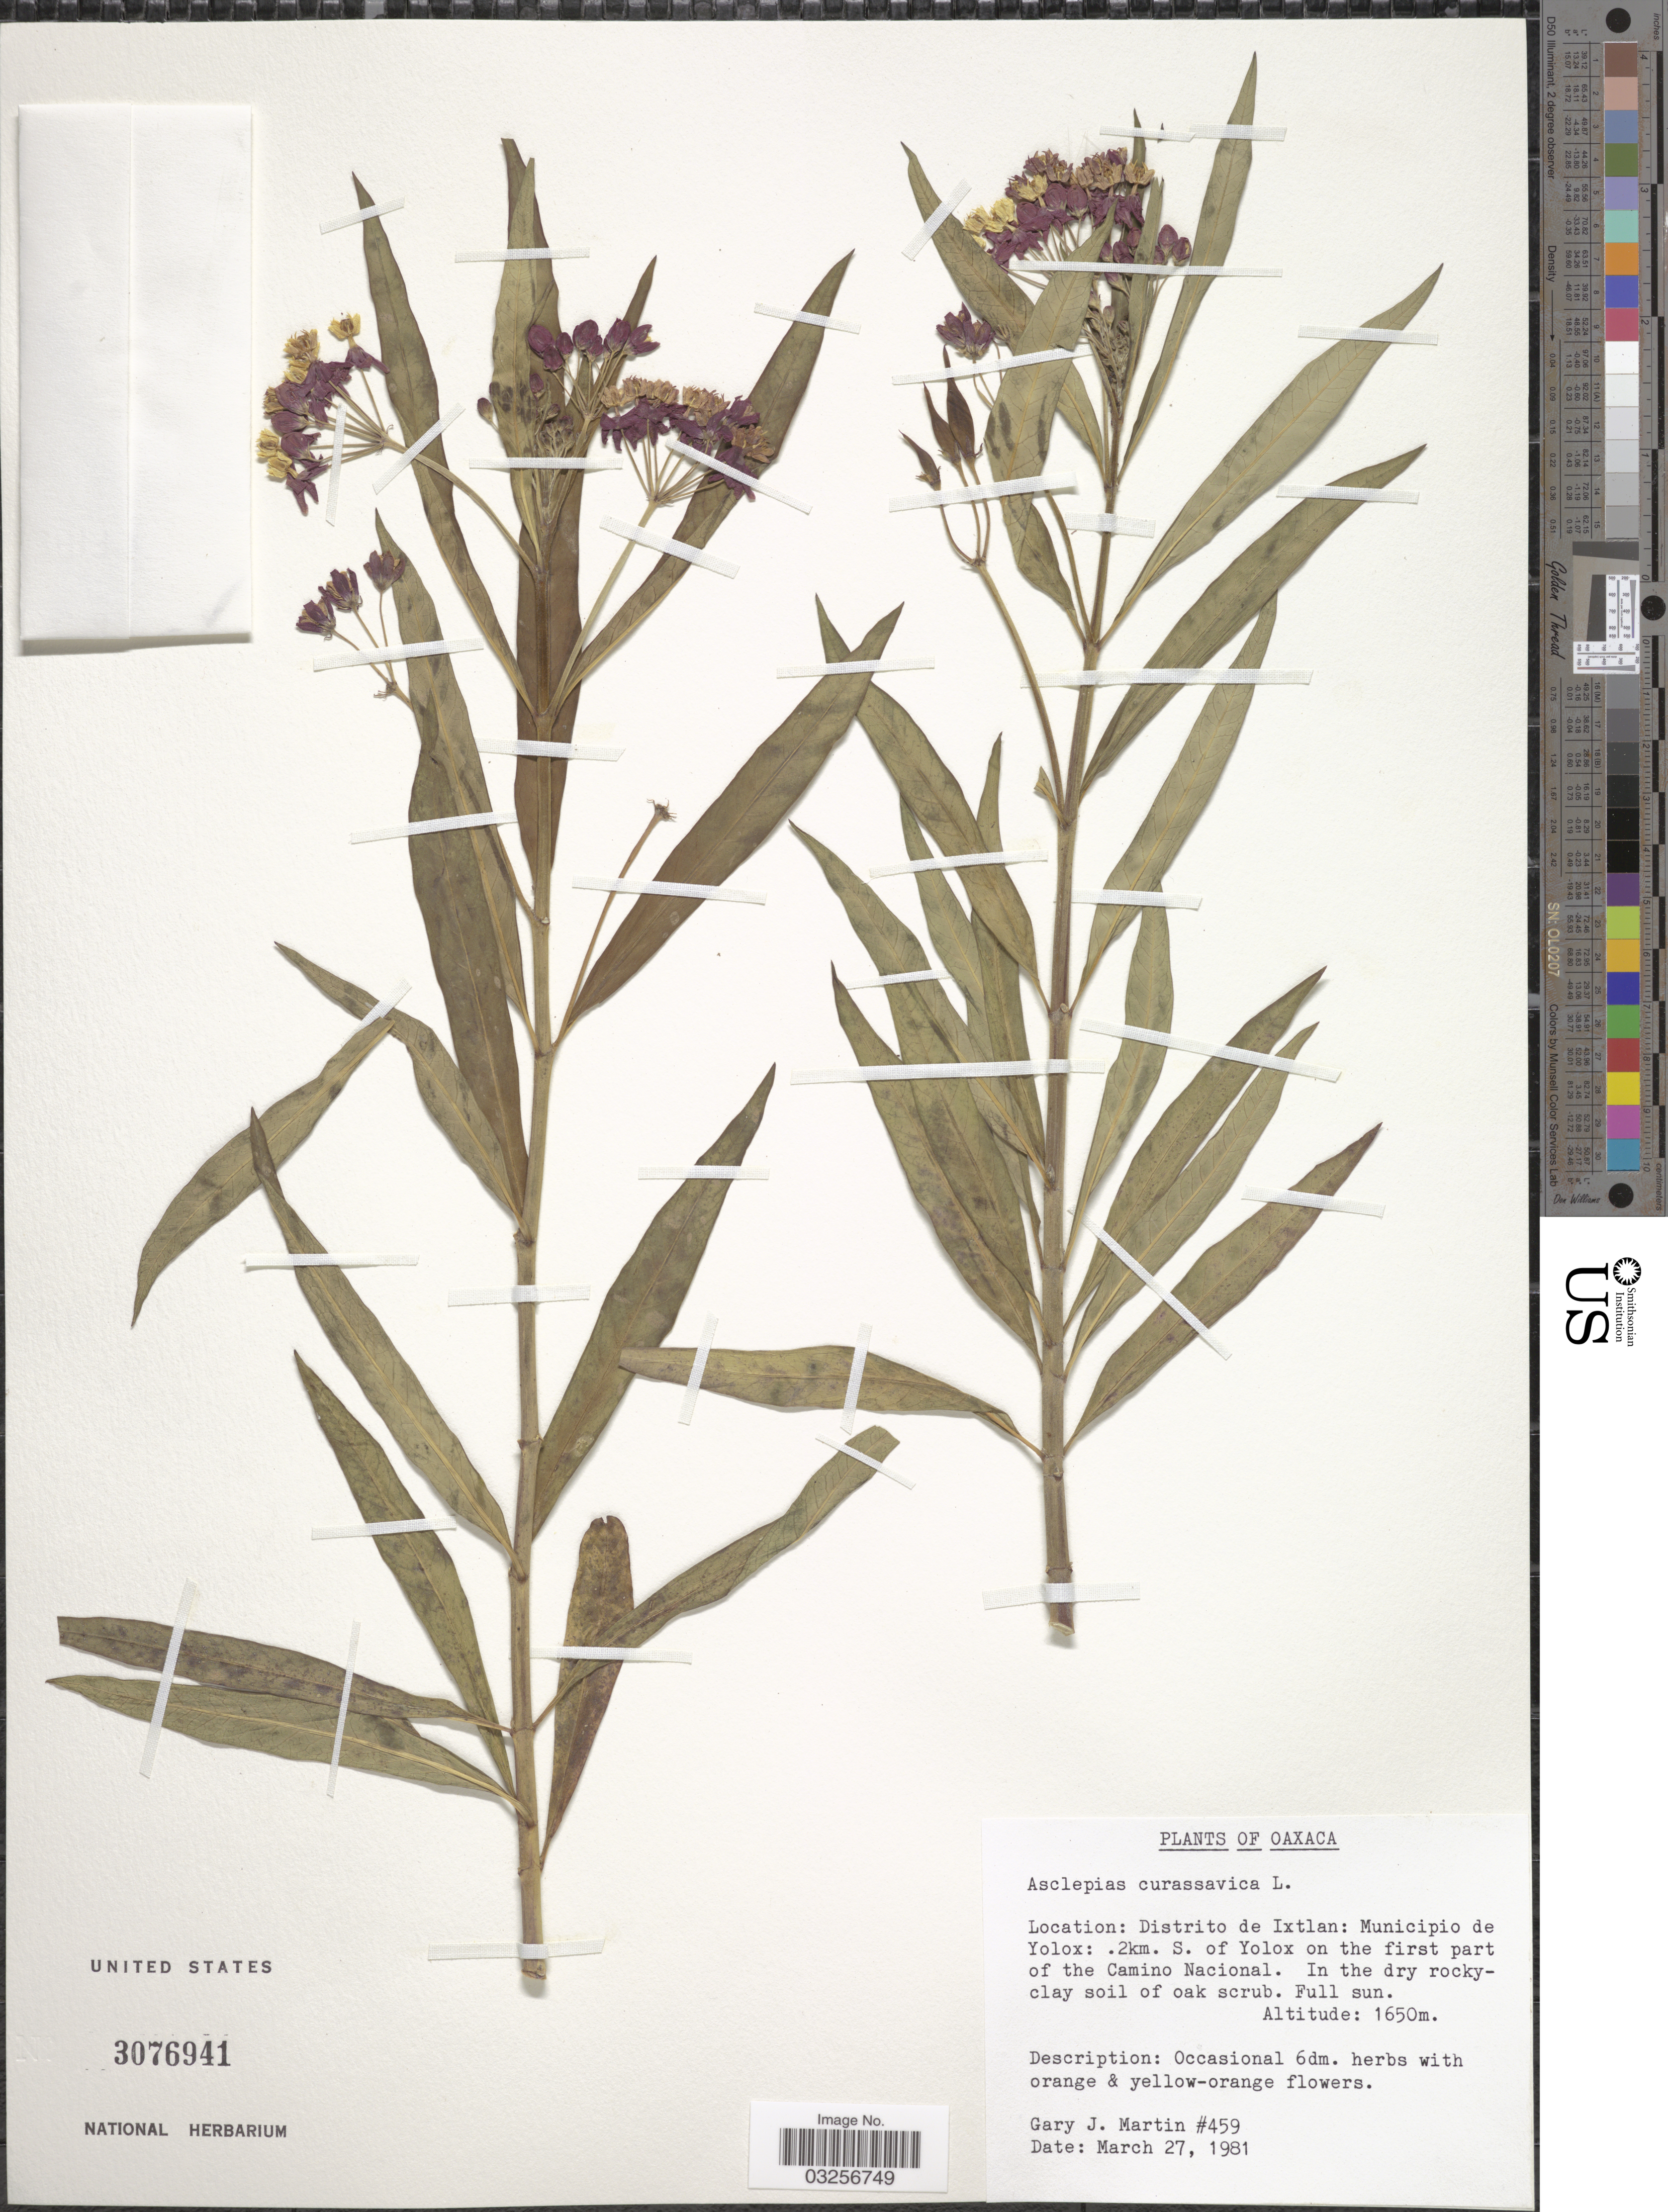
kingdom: Plantae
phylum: Tracheophyta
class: Magnoliopsida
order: Gentianales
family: Apocynaceae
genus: Asclepias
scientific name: Asclepias curassavica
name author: L.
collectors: G. J. Martin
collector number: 459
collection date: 1981-03-27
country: Mexico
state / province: Oaxaca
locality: Distrito de Ixtlan: Municipio de Yolox: .2km. S. of Yolox on the first part of the Camino Nacional.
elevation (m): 1650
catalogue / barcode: US 3076941